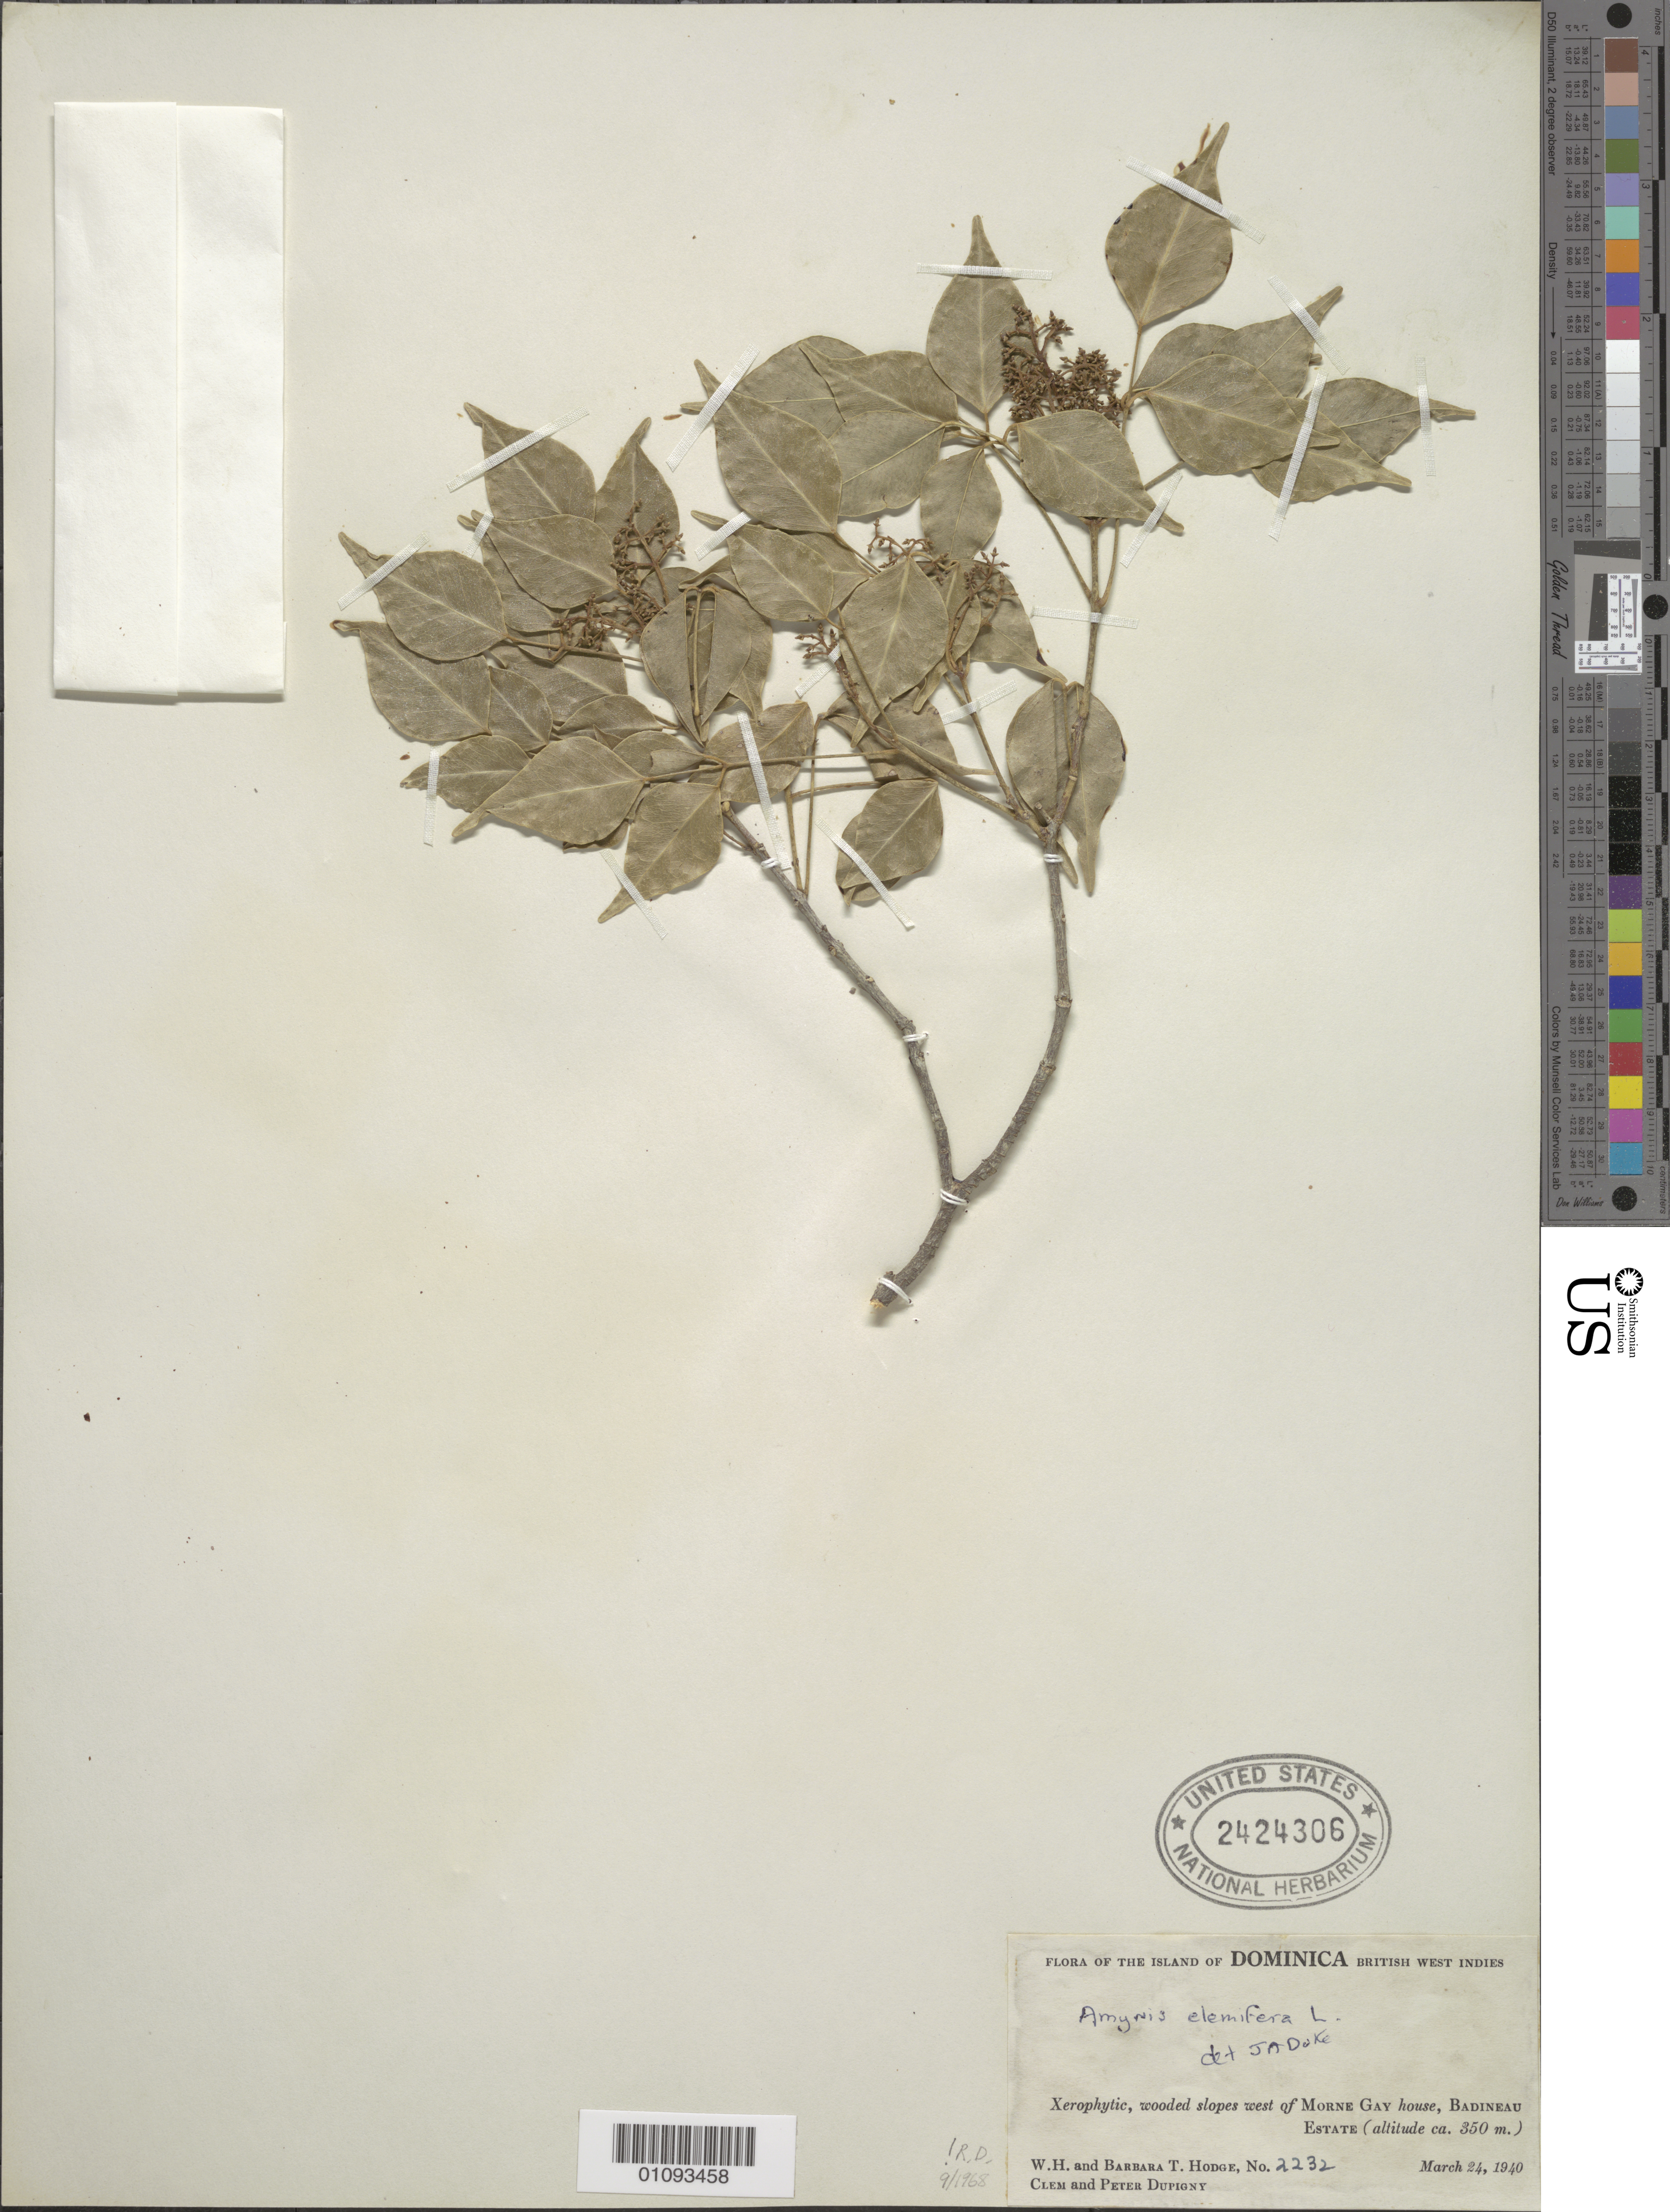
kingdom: Plantae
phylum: Tracheophyta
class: Magnoliopsida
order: Sapindales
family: Rutaceae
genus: Amyris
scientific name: Amyris elemifera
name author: L.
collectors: W. Hodge, B. Hodge, C. Dupigny & P. Dupigny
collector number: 2232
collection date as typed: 24 Mar 1940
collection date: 1940-03-24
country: Dominica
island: Dominica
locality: Wooded slopes W of Morne Gay house, Badineau Estate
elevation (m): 350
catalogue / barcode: US 2424306